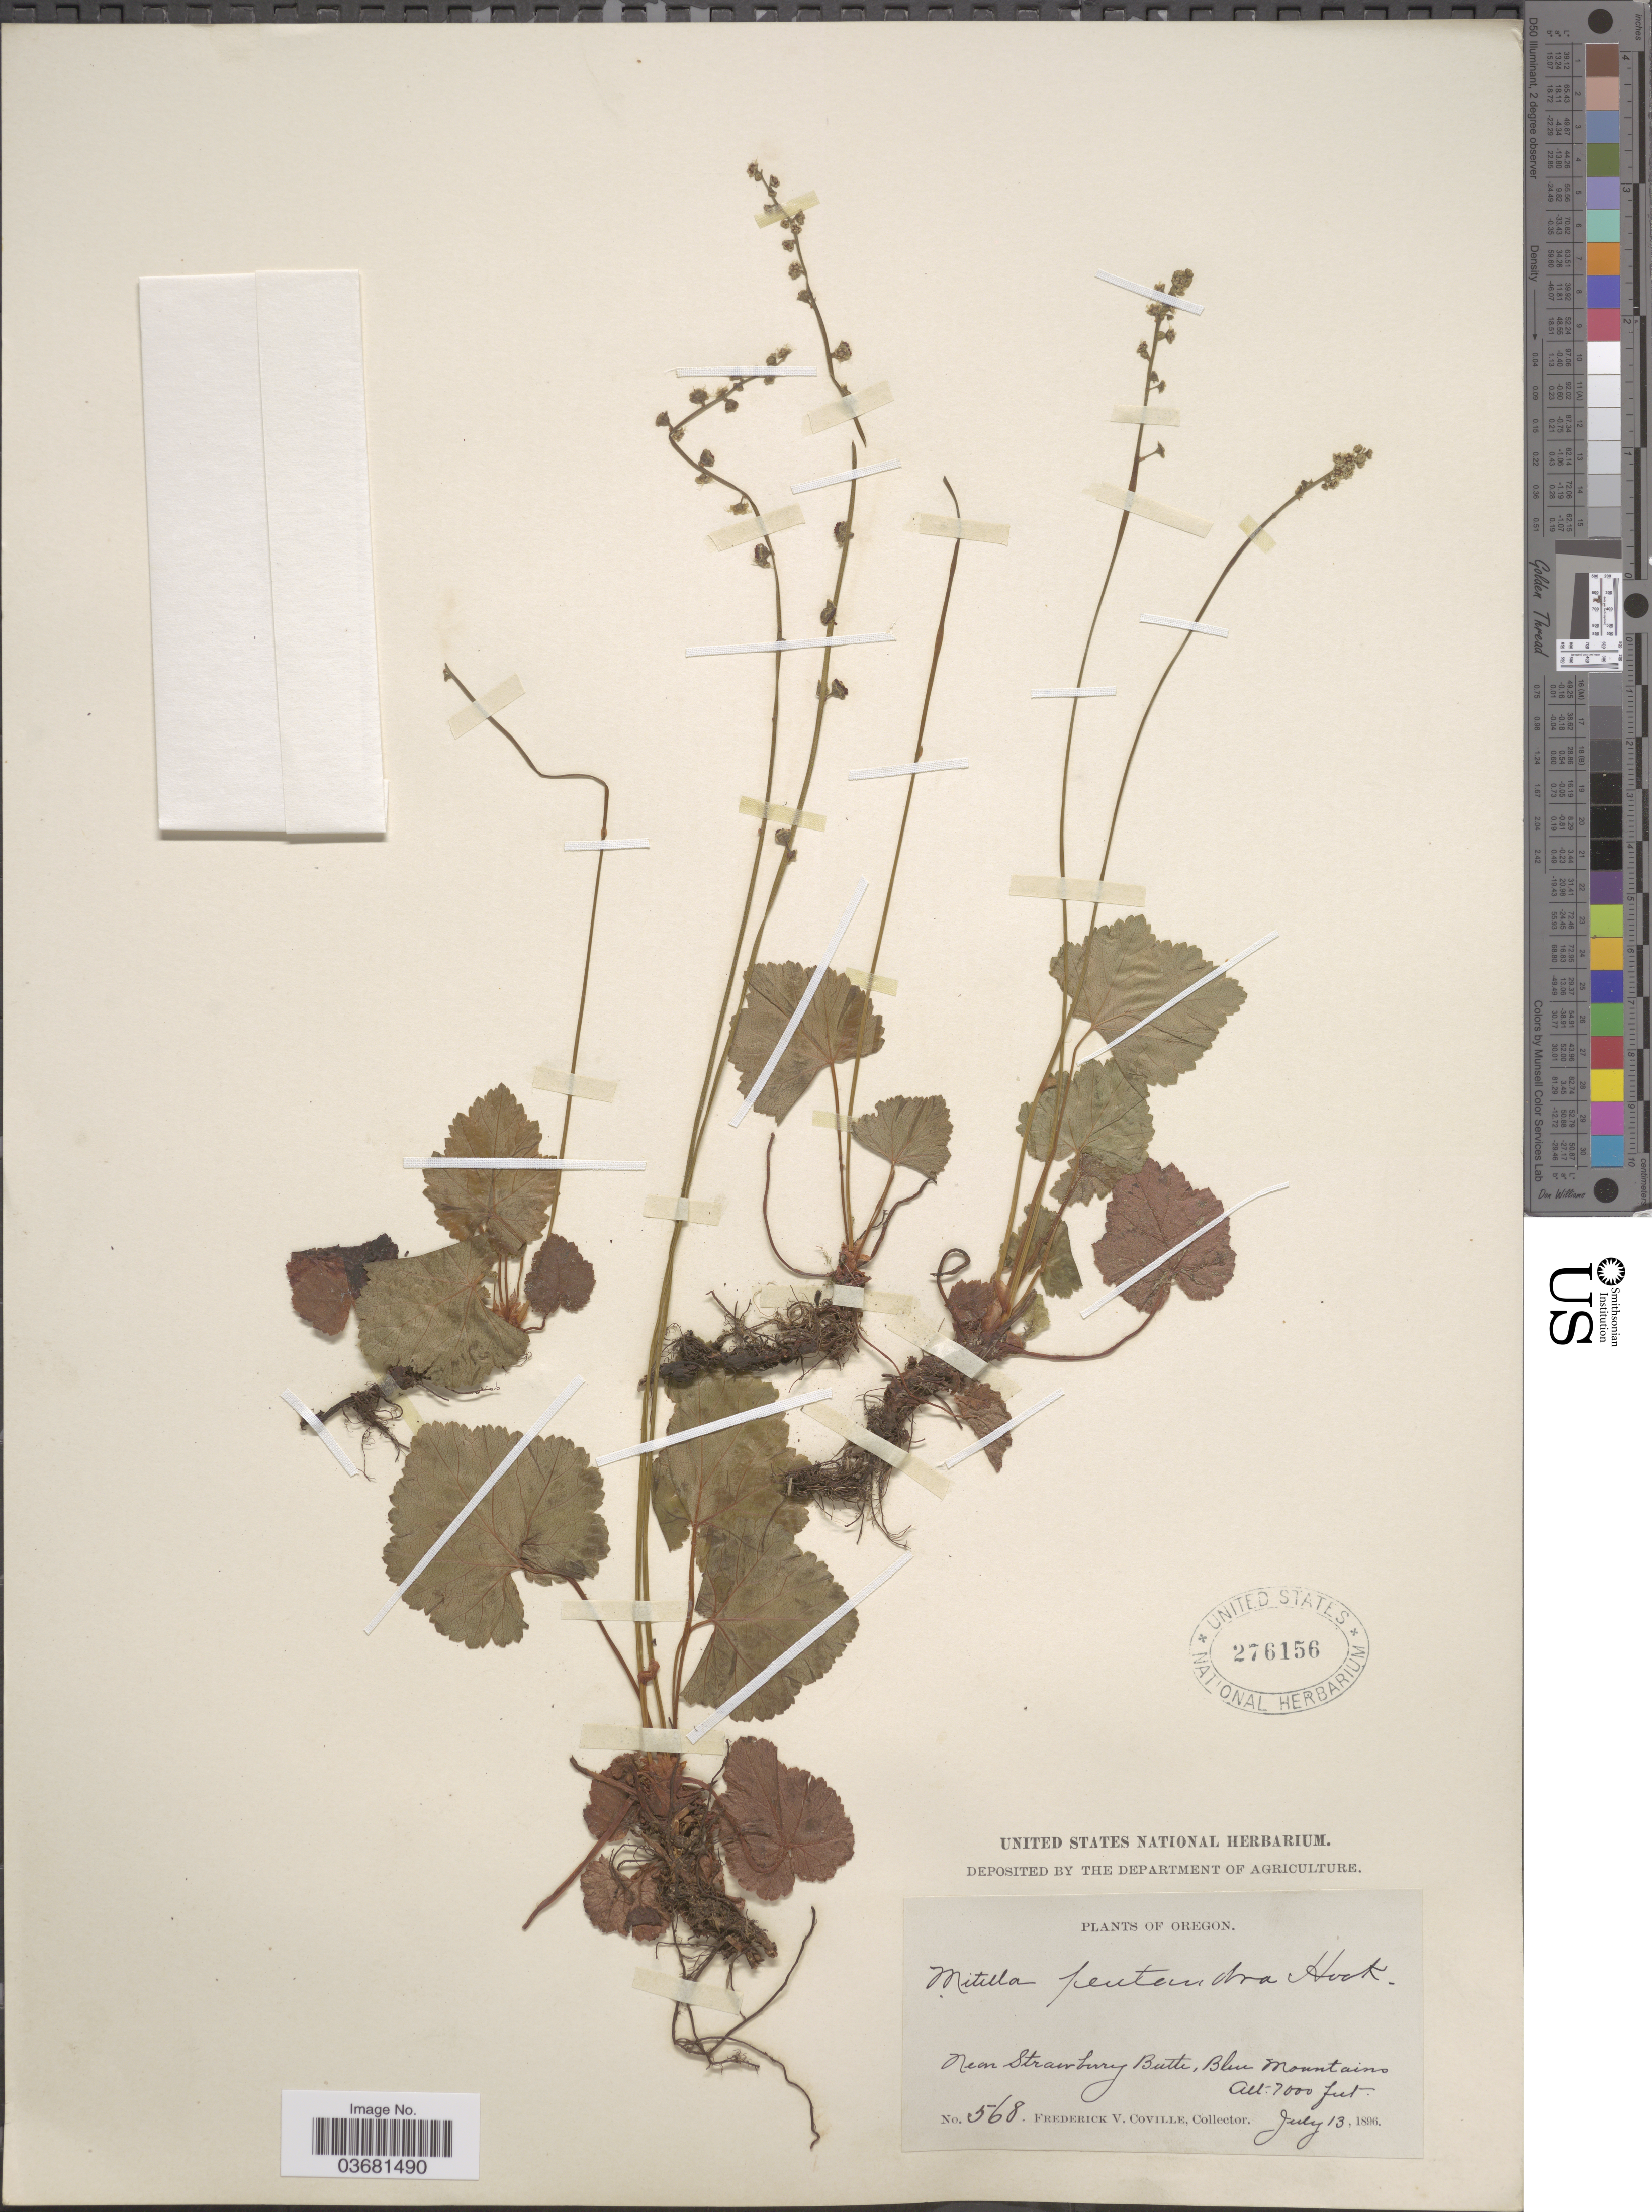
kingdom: Plantae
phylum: Tracheophyta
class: Magnoliopsida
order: Saxifragales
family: Saxifragaceae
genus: Mitella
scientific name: Mitella pentandra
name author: Hook.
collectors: F. V. Coville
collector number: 568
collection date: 1896-07-13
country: United States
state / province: Oregon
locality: Near Strawberry Butte, Blue Mountains.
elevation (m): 2134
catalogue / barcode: US 276156